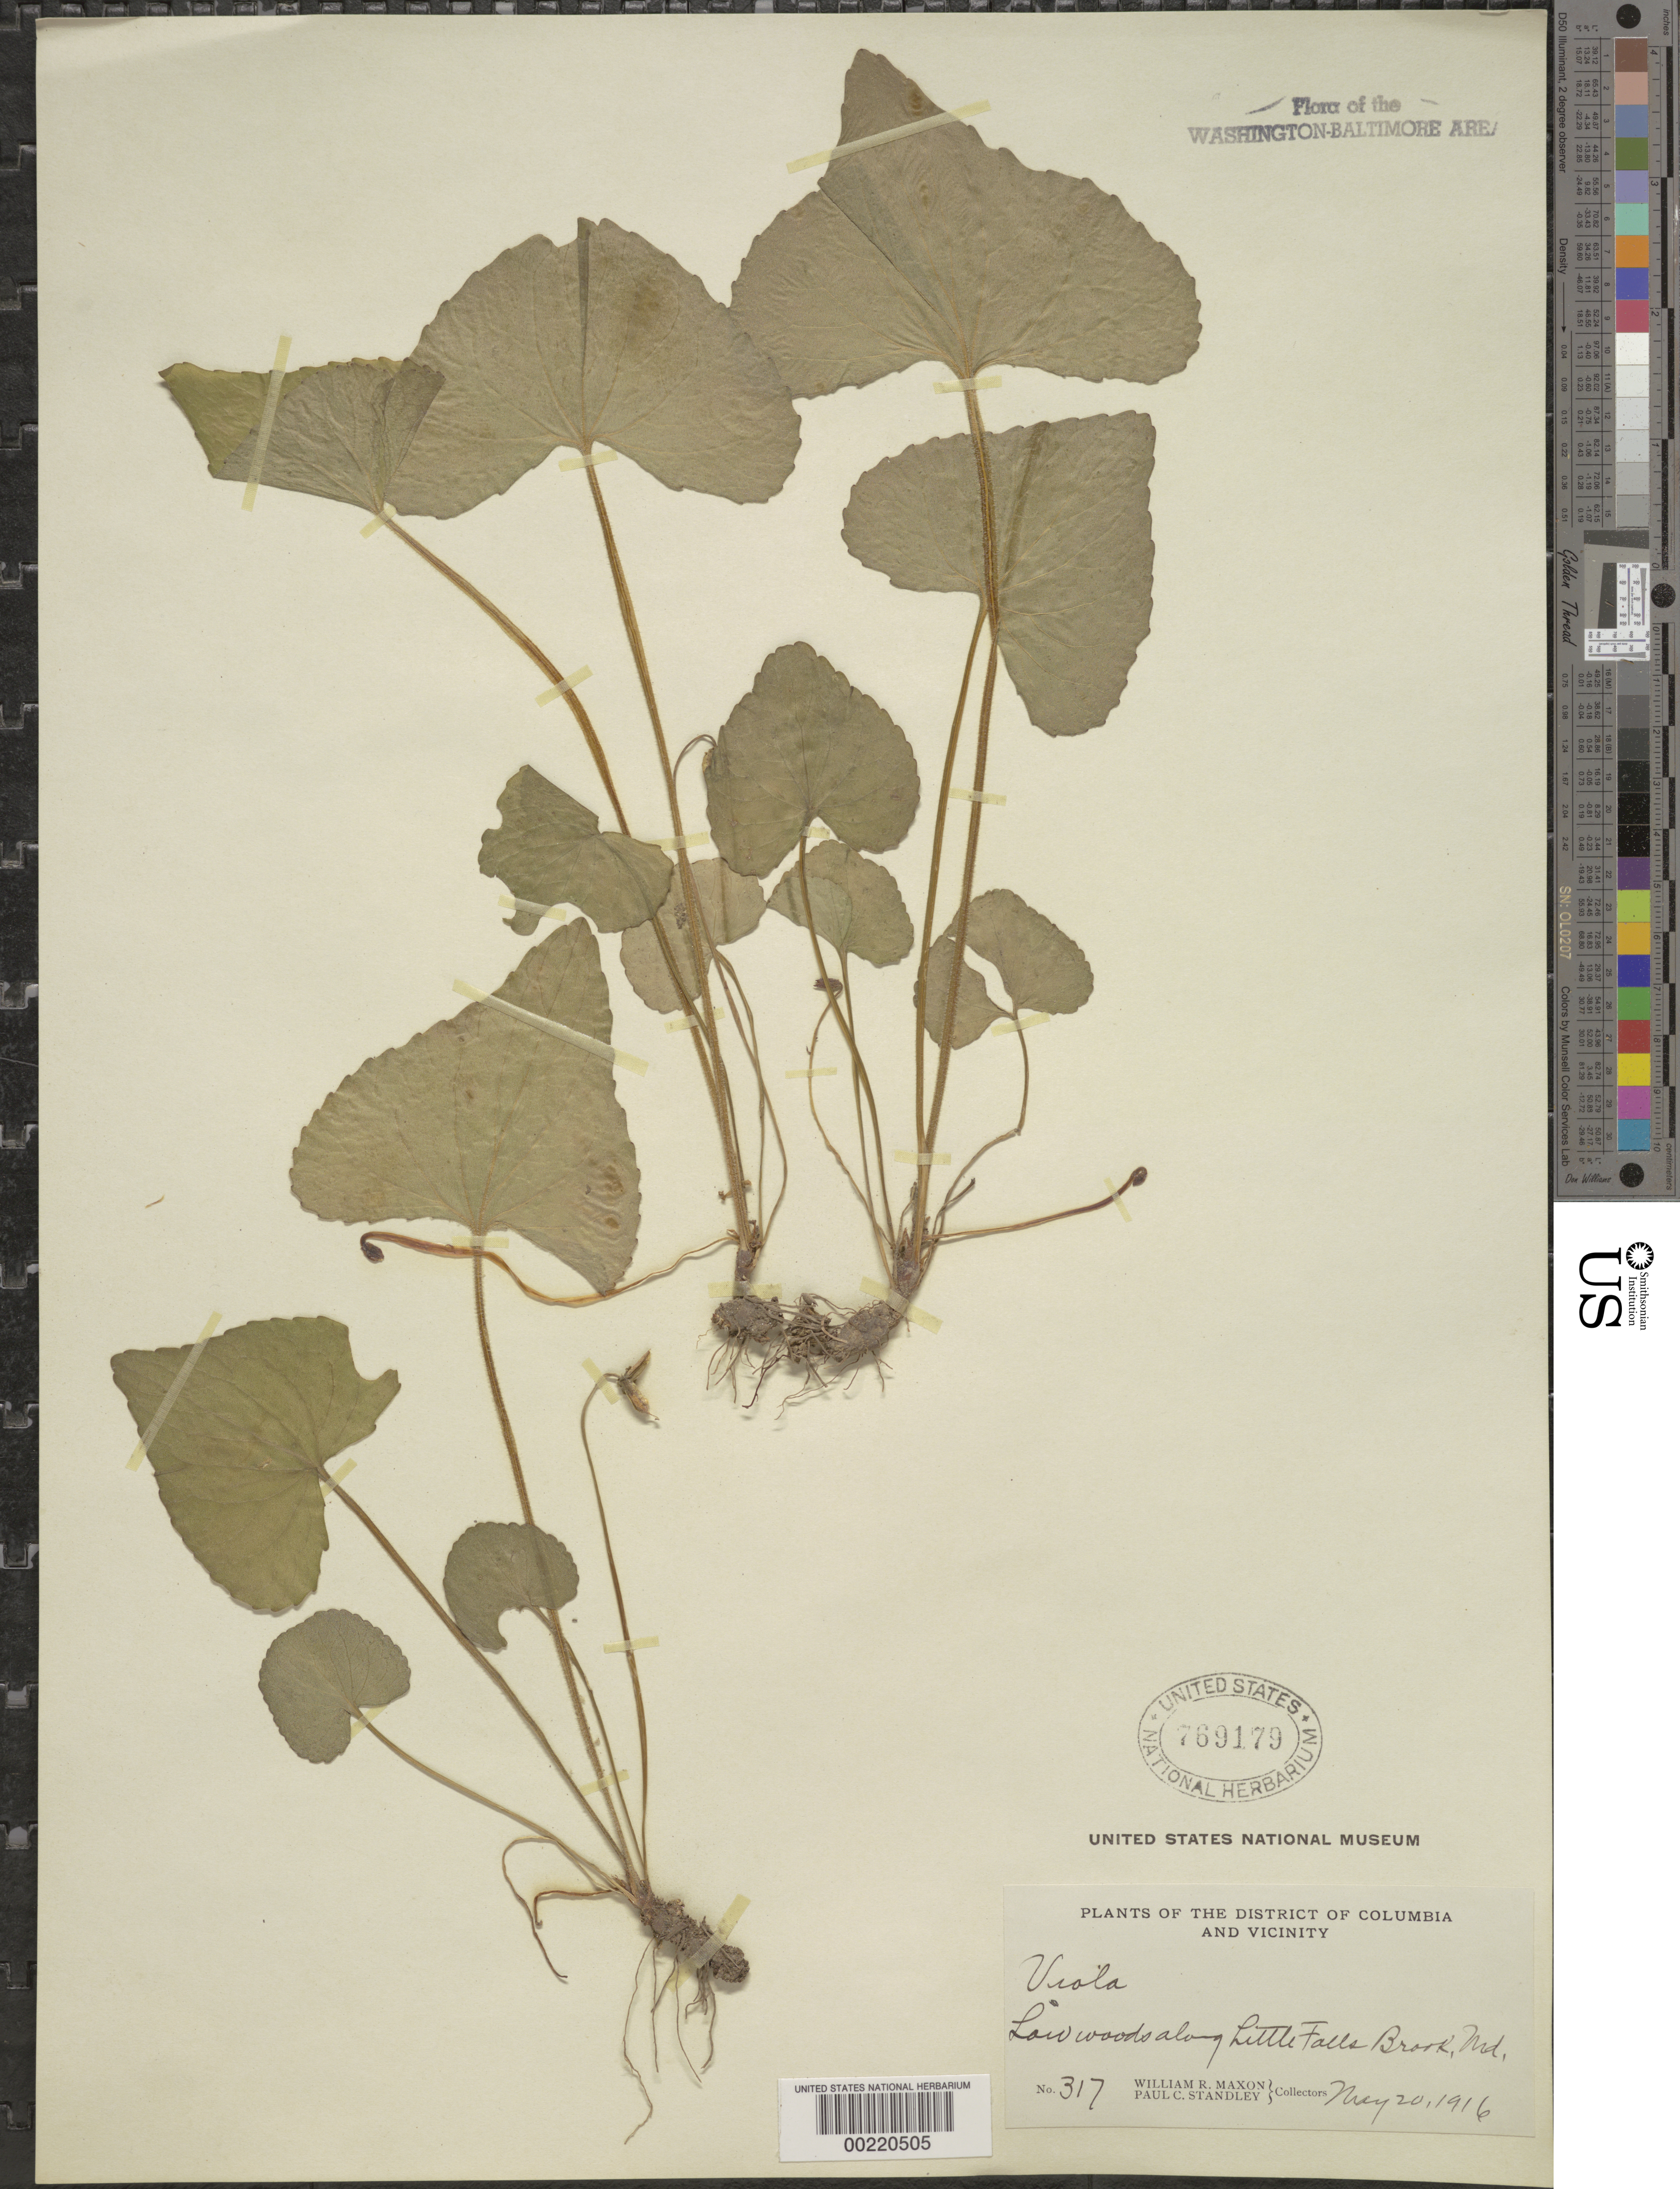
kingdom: Plantae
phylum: Tracheophyta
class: Magnoliopsida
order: Malpighiales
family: Violaceae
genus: Viola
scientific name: Viola sp.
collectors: W. R. Maxon & P. C. Standley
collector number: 317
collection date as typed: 20 May 1916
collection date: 1916-05-20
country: United States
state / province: Maryland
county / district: Montgomery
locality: Little Falls Brook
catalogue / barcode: US 769179